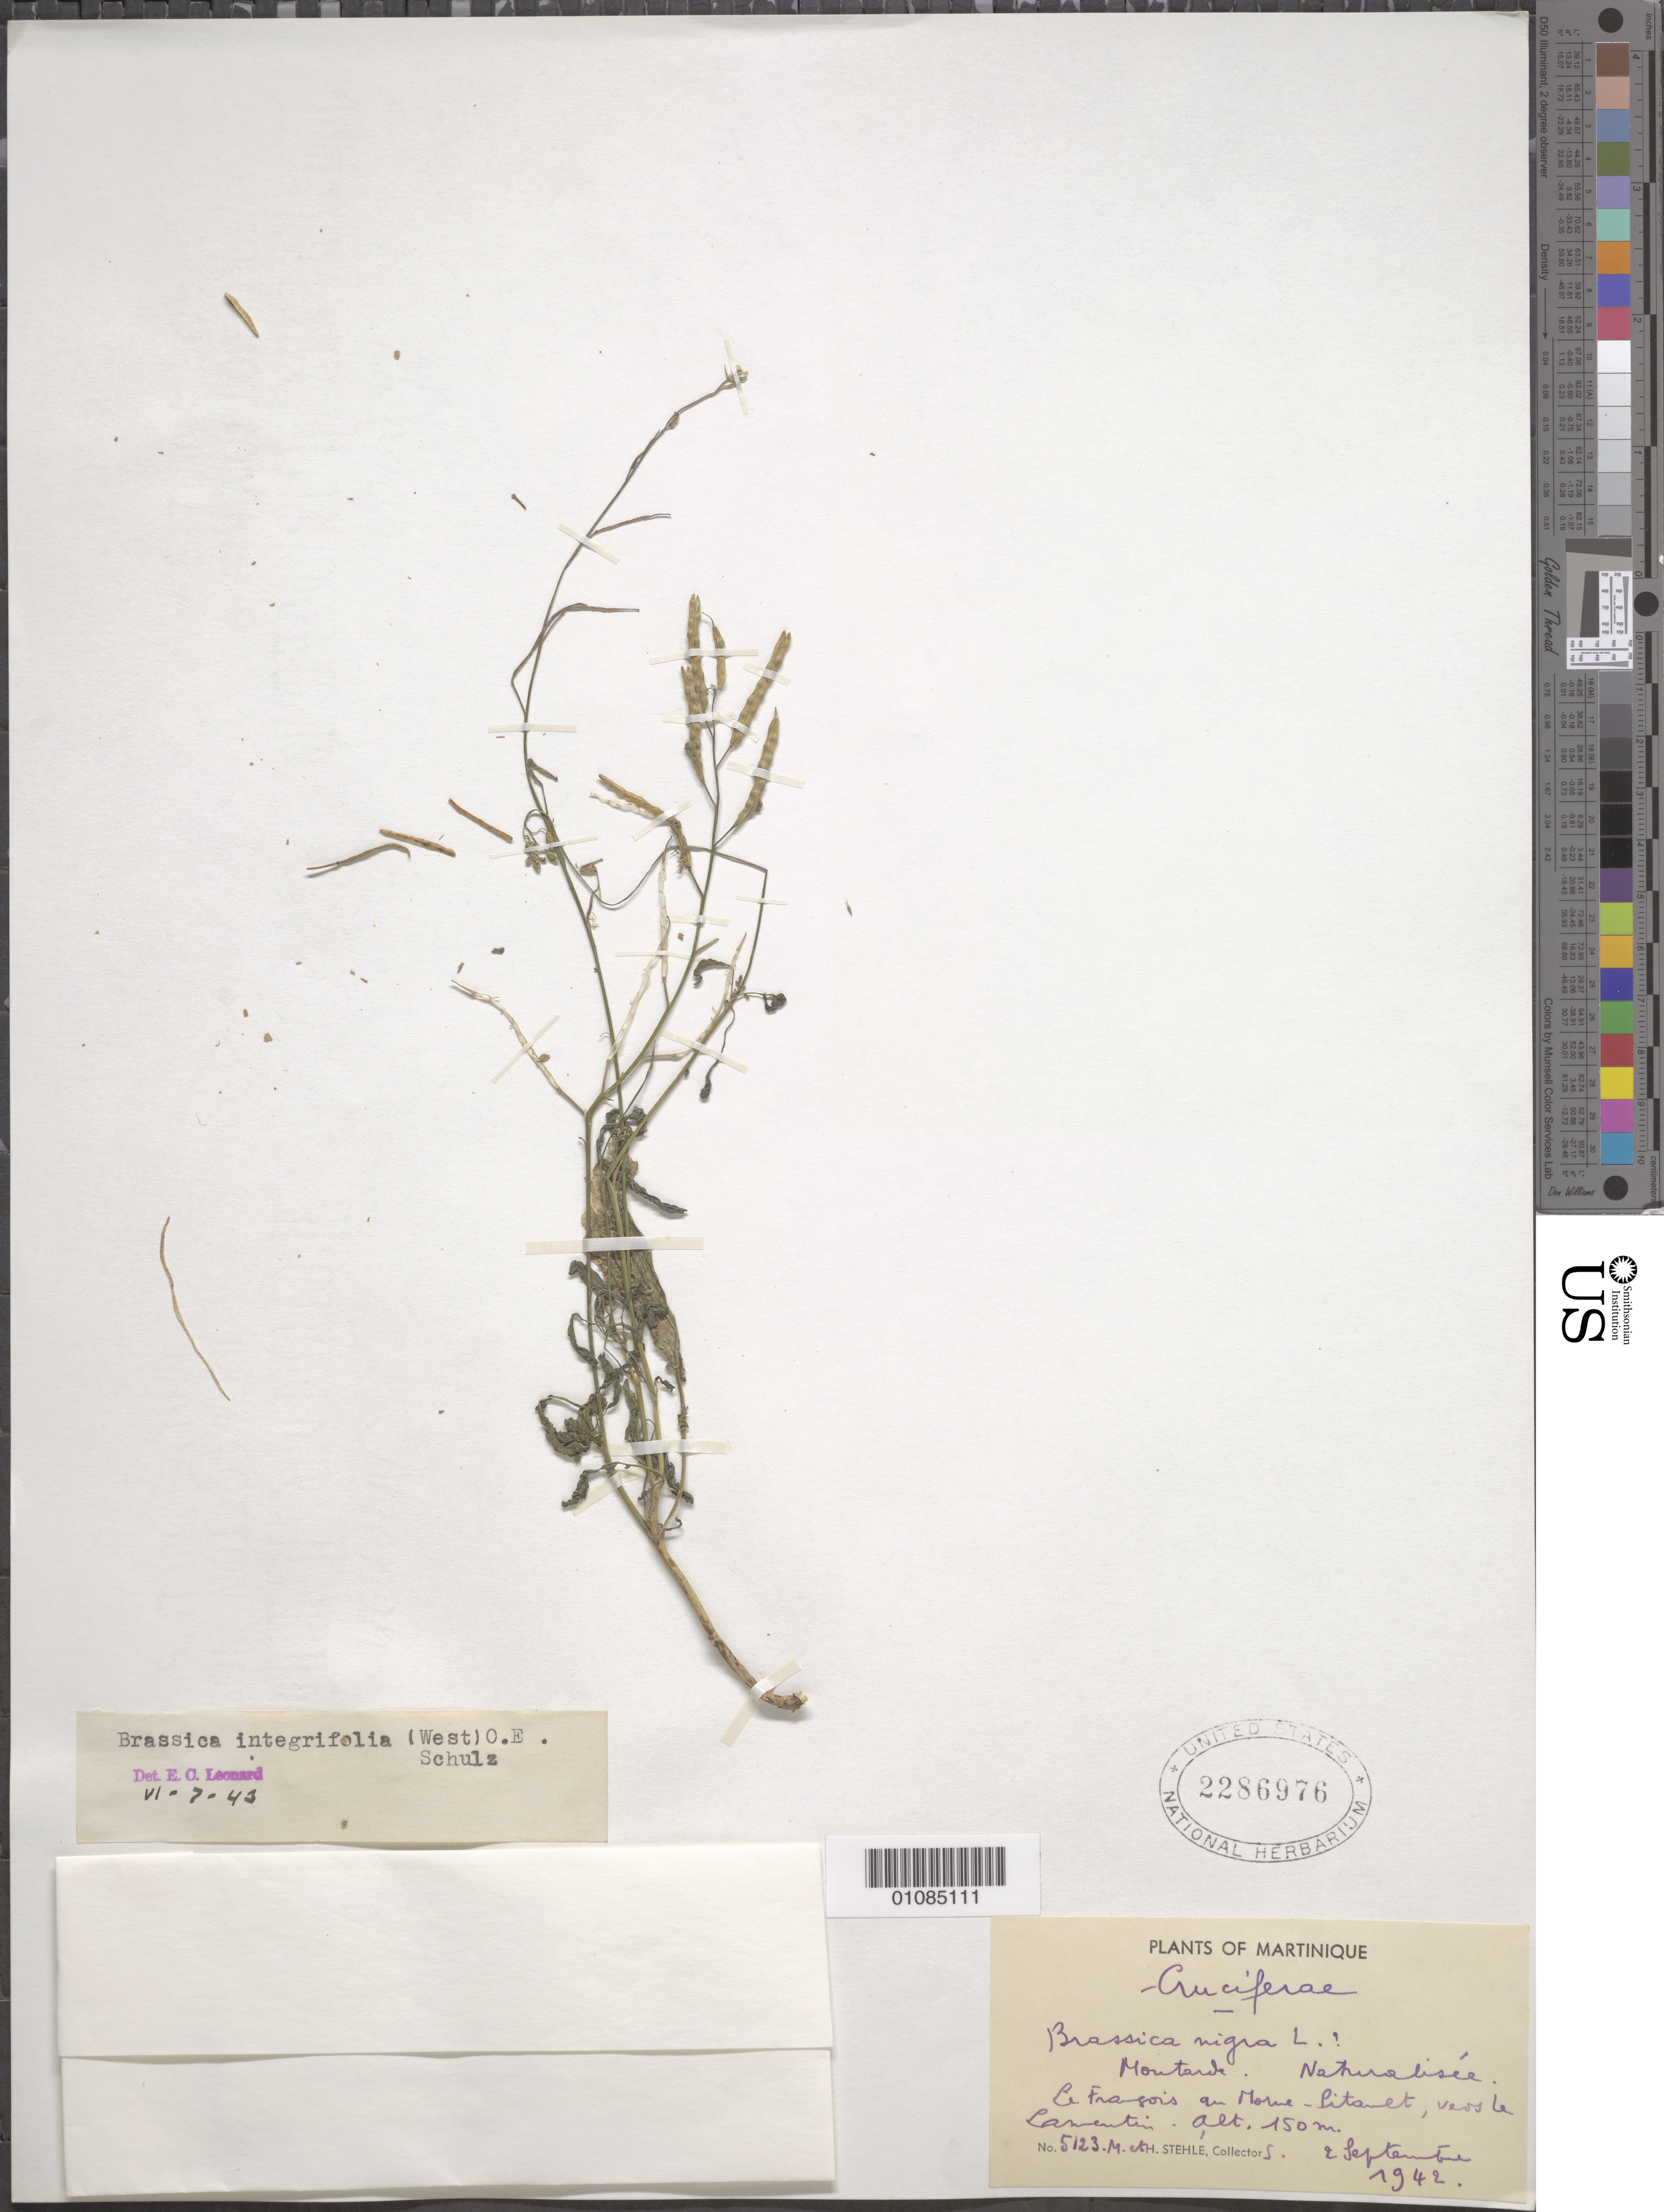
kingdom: Plantae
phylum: Tracheophyta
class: Magnoliopsida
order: Brassicales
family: Brassicaceae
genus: Brassica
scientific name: Brassica integrifolia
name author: (H. West) O.E. Schulz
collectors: M. Stehlé & H. Stehlé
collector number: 5123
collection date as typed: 02 Sep 1942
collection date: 1942-09-02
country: Martinique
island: Martinique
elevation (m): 150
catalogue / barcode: US 2286976